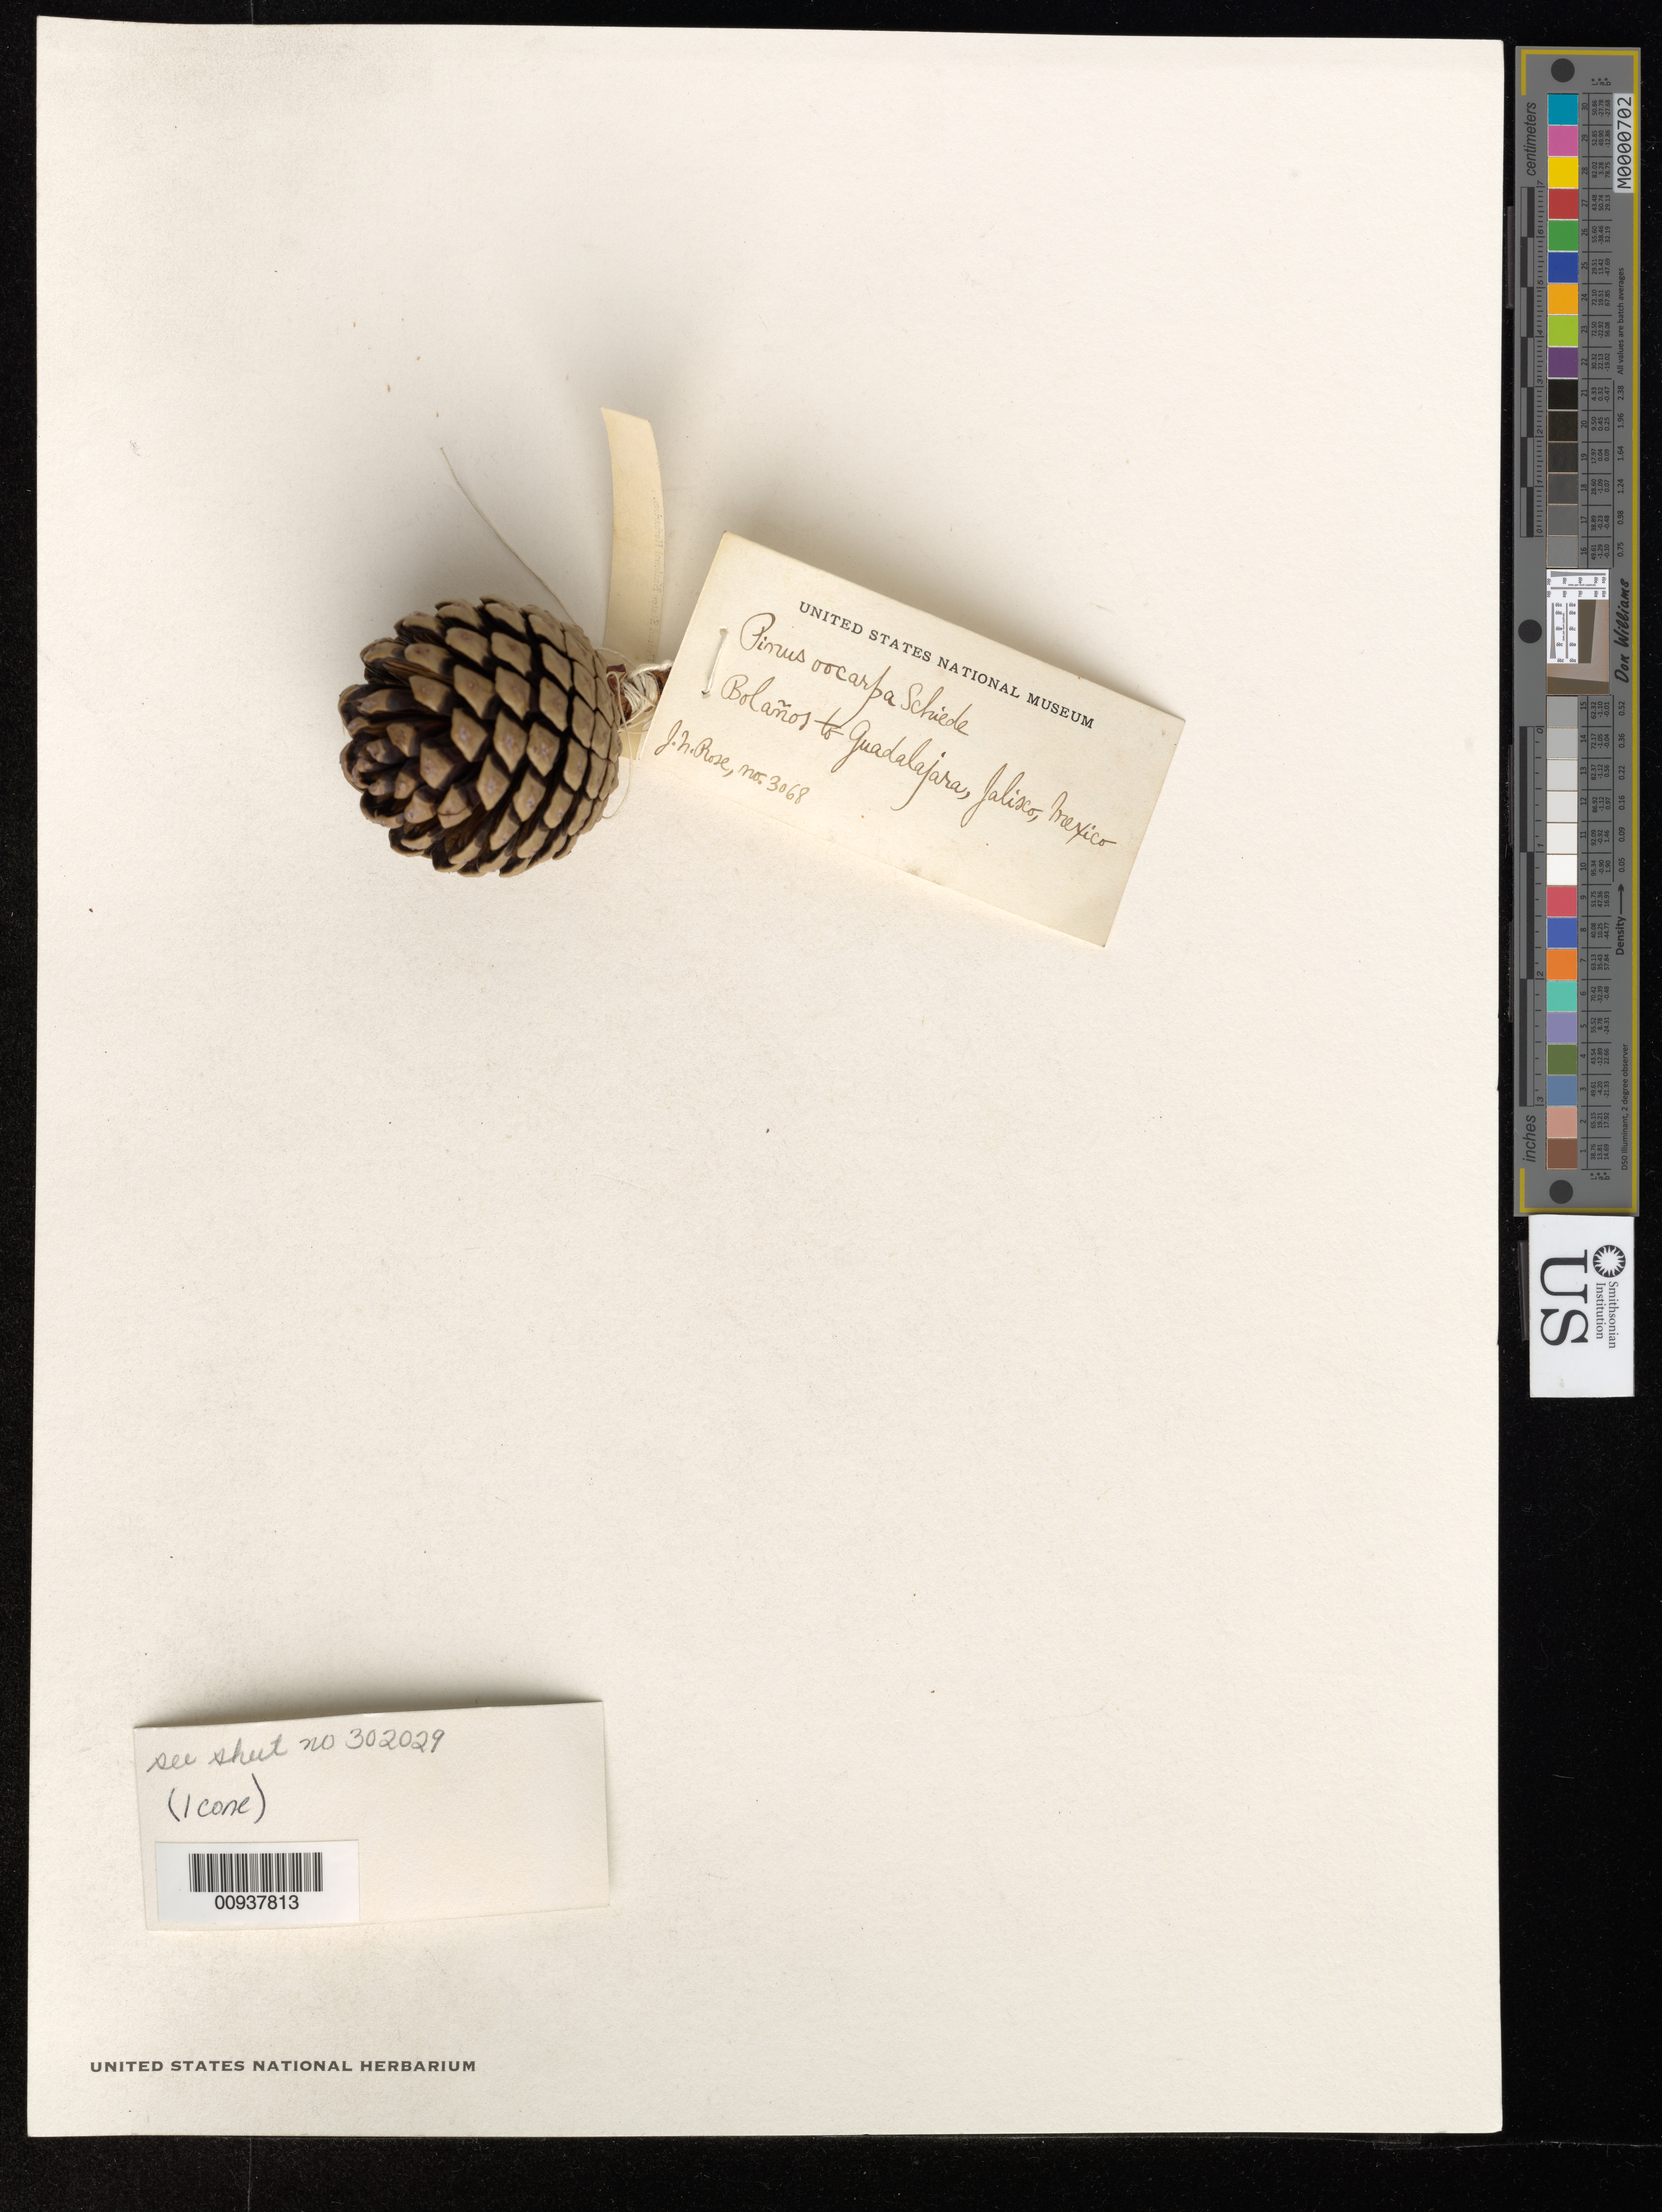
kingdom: Plantae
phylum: Tracheophyta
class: Pinopsida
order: Pinales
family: Pinaceae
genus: Pinus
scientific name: Pinus oocarpa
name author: Schiede ex Schltdl.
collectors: J. N. Rose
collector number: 3068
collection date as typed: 22 Sep 1897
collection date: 1897-09-22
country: Mexico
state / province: Jalisco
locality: Road between Bolaños and Guadalajara.